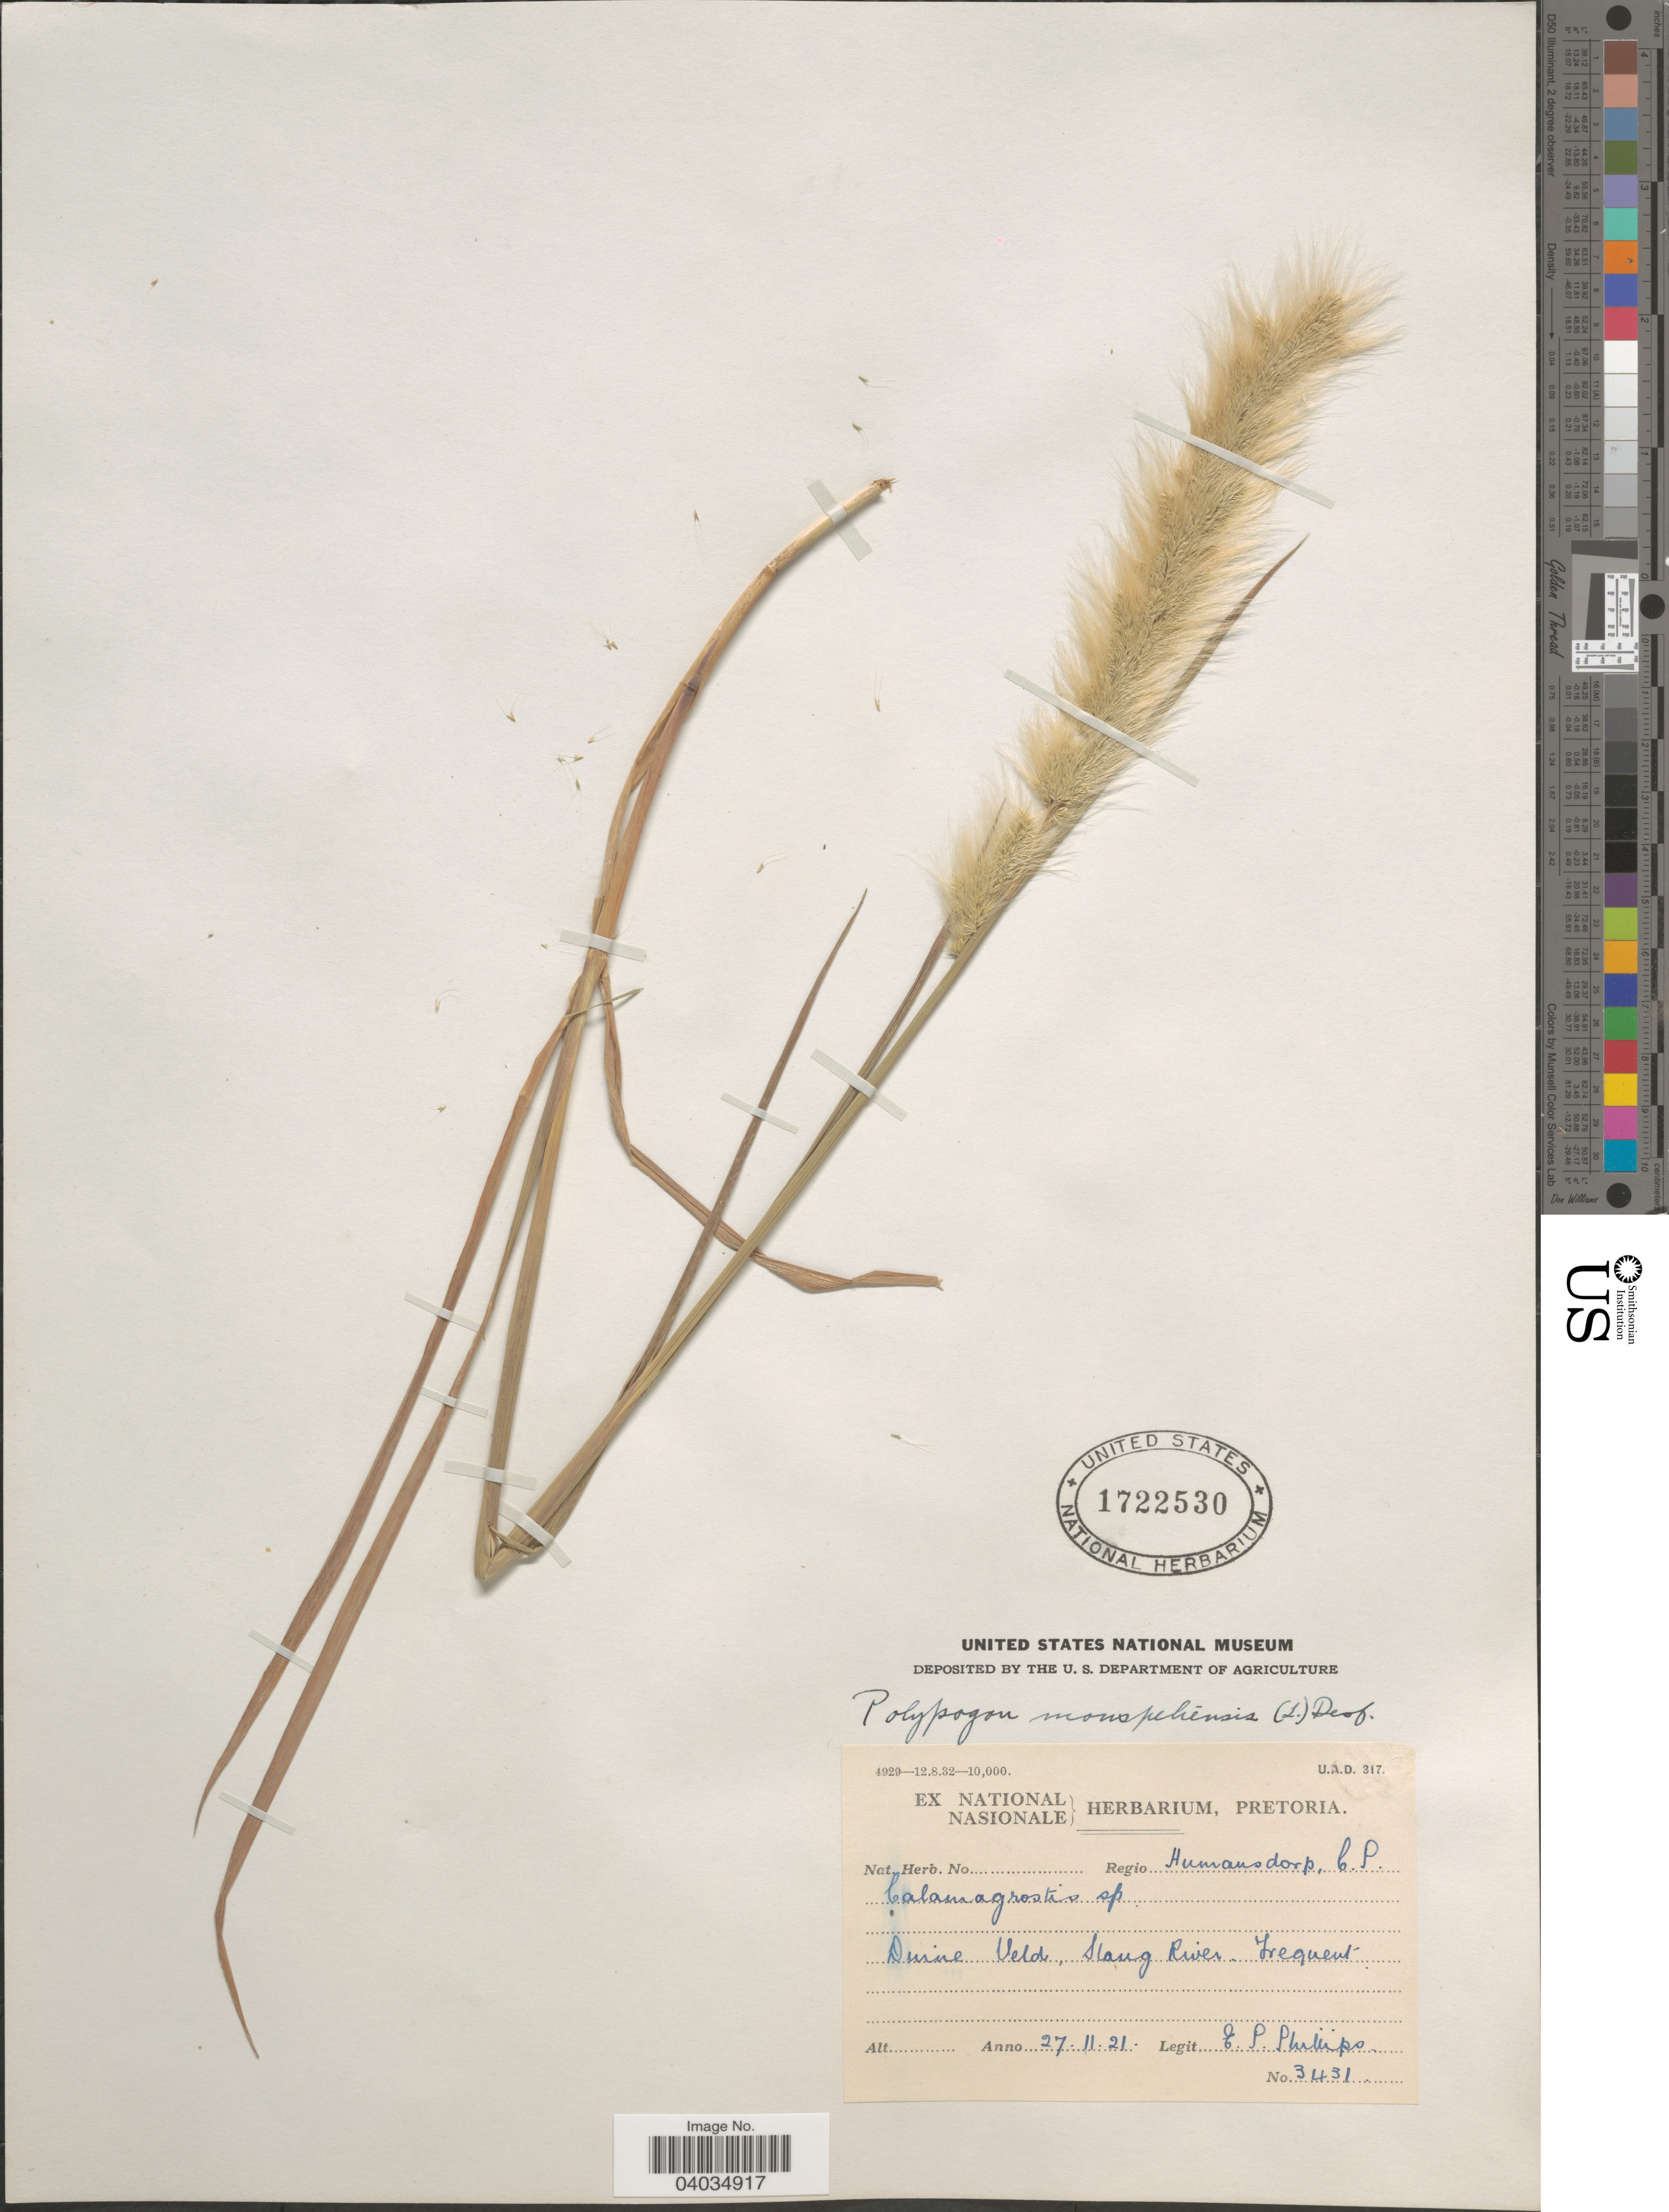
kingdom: Plantae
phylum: Tracheophyta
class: Liliopsida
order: Poales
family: Poaceae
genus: Polypogon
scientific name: Polypogon monspeliensis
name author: (L.) Desf.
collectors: E. Phillips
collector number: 3451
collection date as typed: Transcribed d/m/y: 27/11/21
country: South Africa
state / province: Eastern Cape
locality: Regio Humansdorp, C.P. Duine Veld, Slang River.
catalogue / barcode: US 1722530